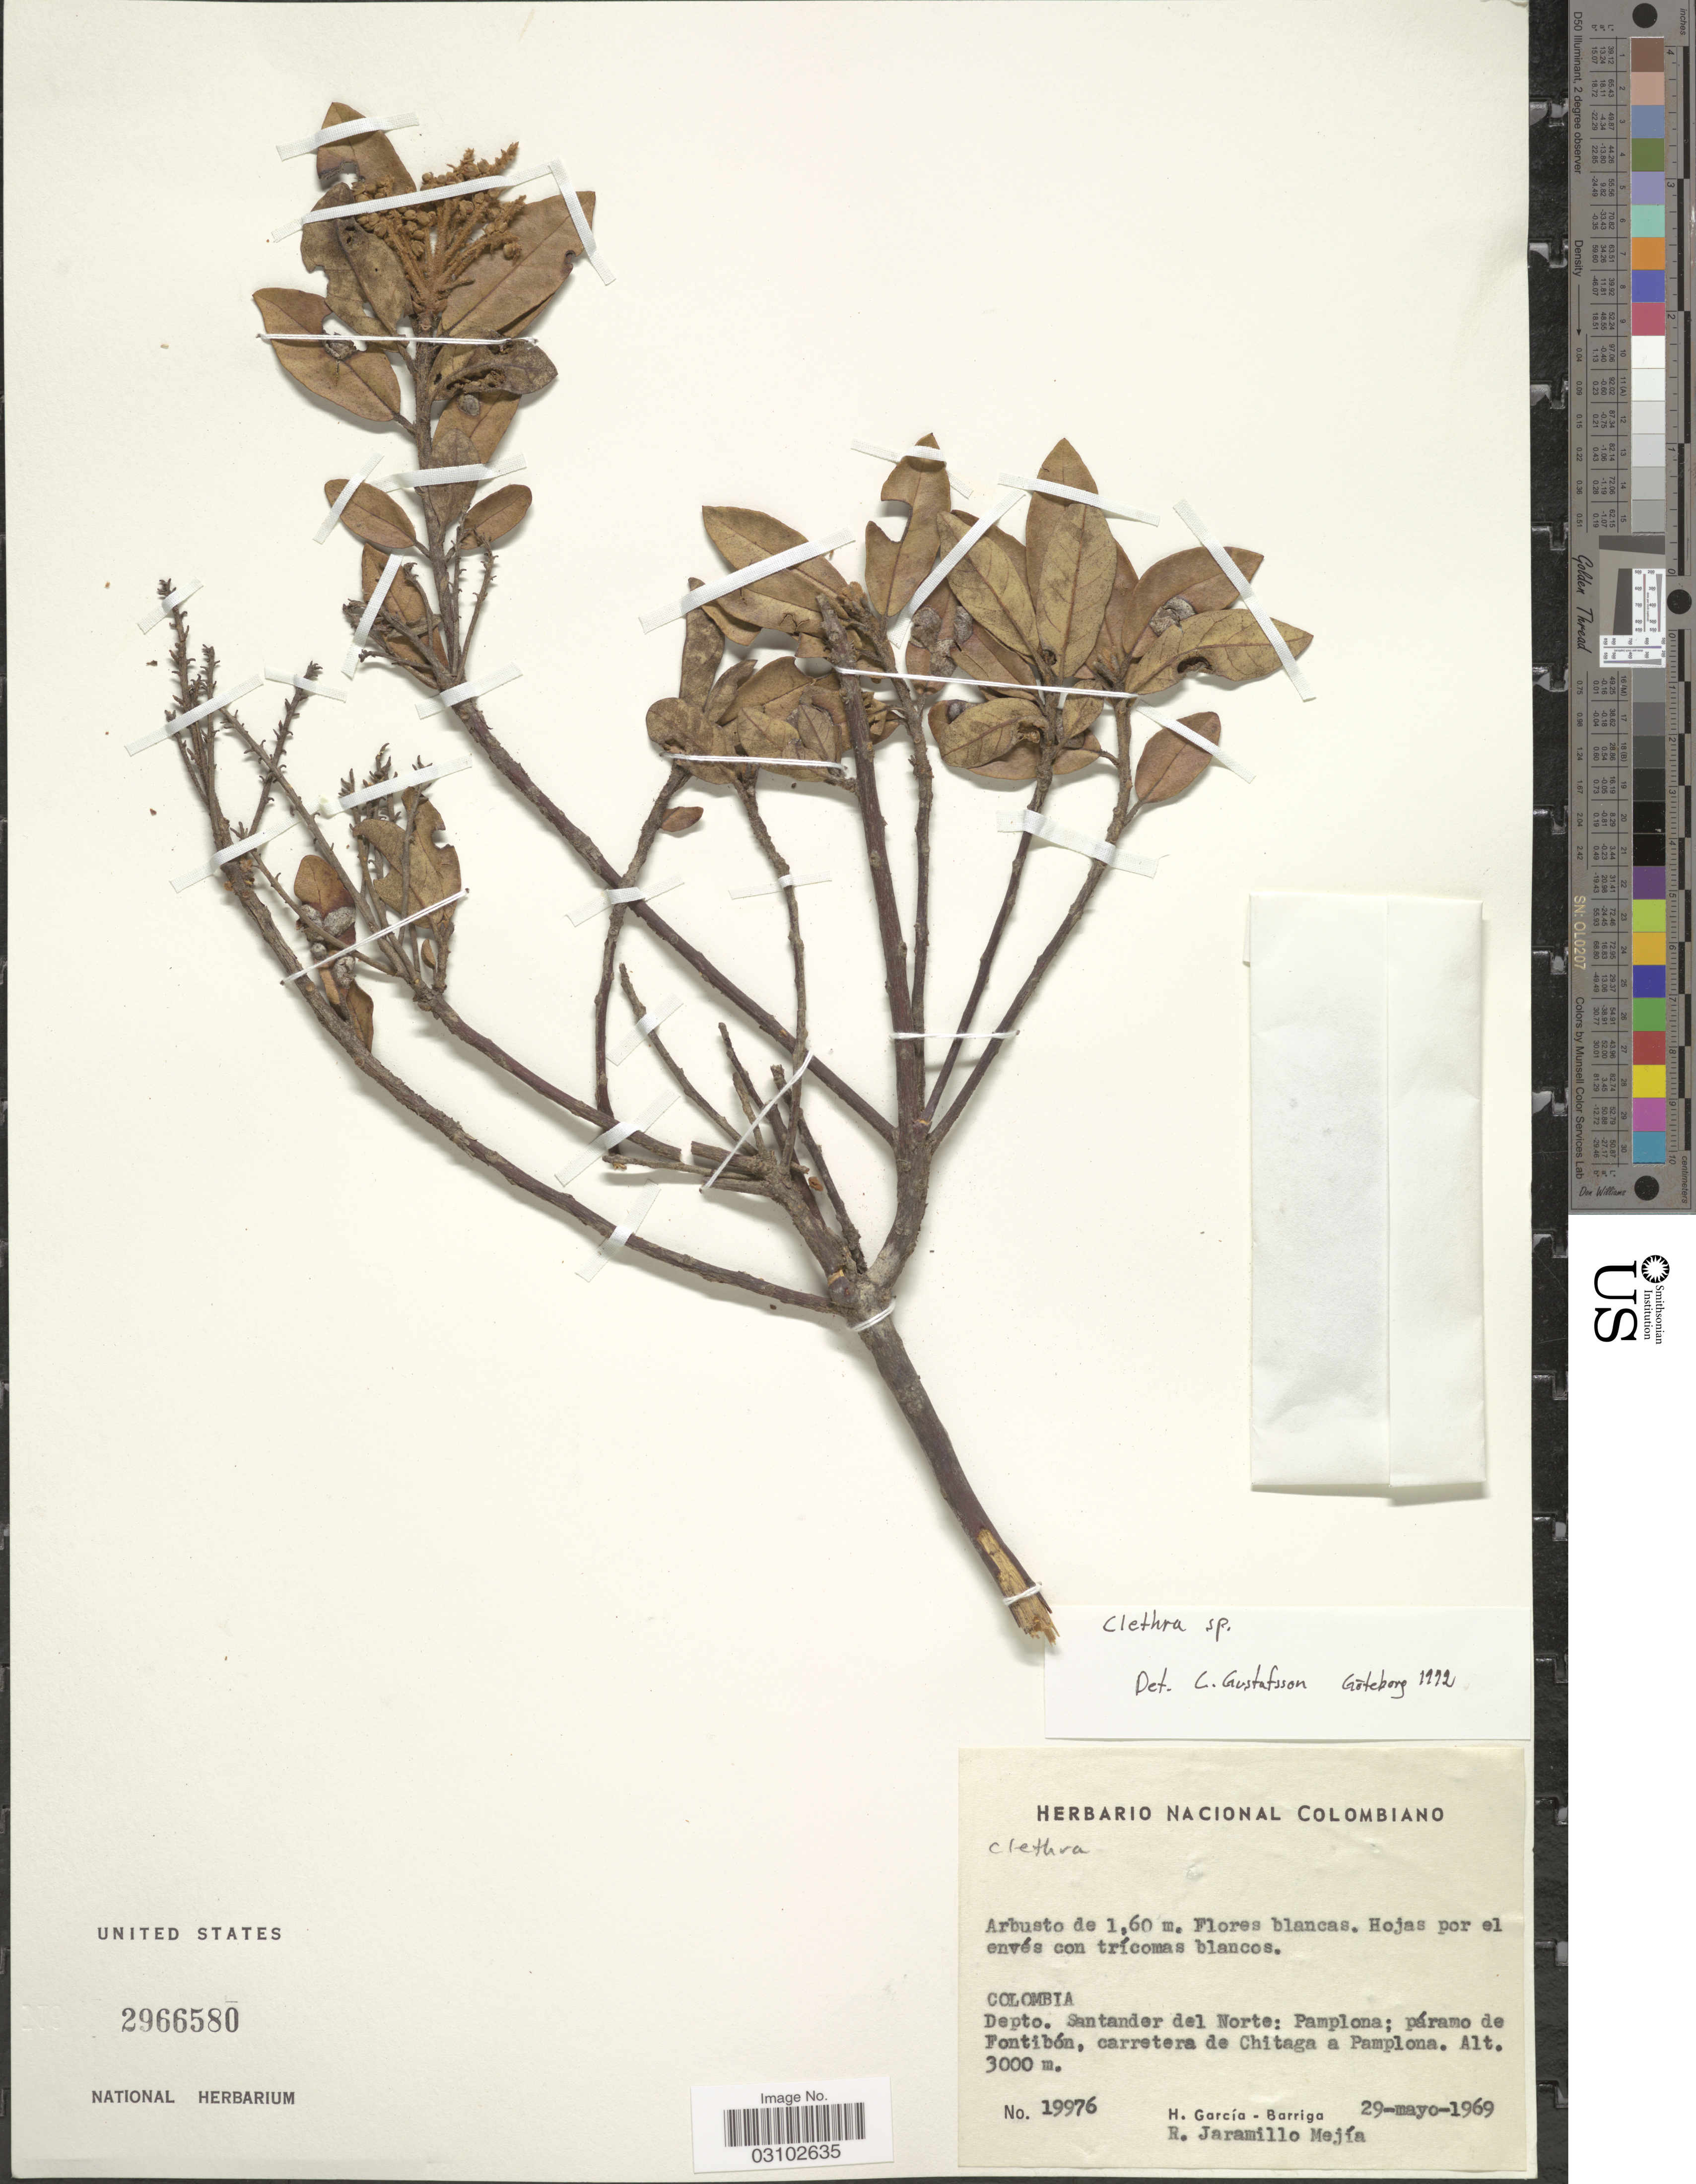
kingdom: Plantae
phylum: Tracheophyta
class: Magnoliopsida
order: Ericales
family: Clethraceae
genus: Clethra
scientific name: Clethra sp.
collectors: H. García Barriga & R. Jaramillo M.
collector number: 19976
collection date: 1969-05-29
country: Colombia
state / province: Norte de Santander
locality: Depto. Santander del Norte: Pamplona; páramo de Fontibón, carretera de Chitaga a Pamplona.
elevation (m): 3000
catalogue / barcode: US 2966580